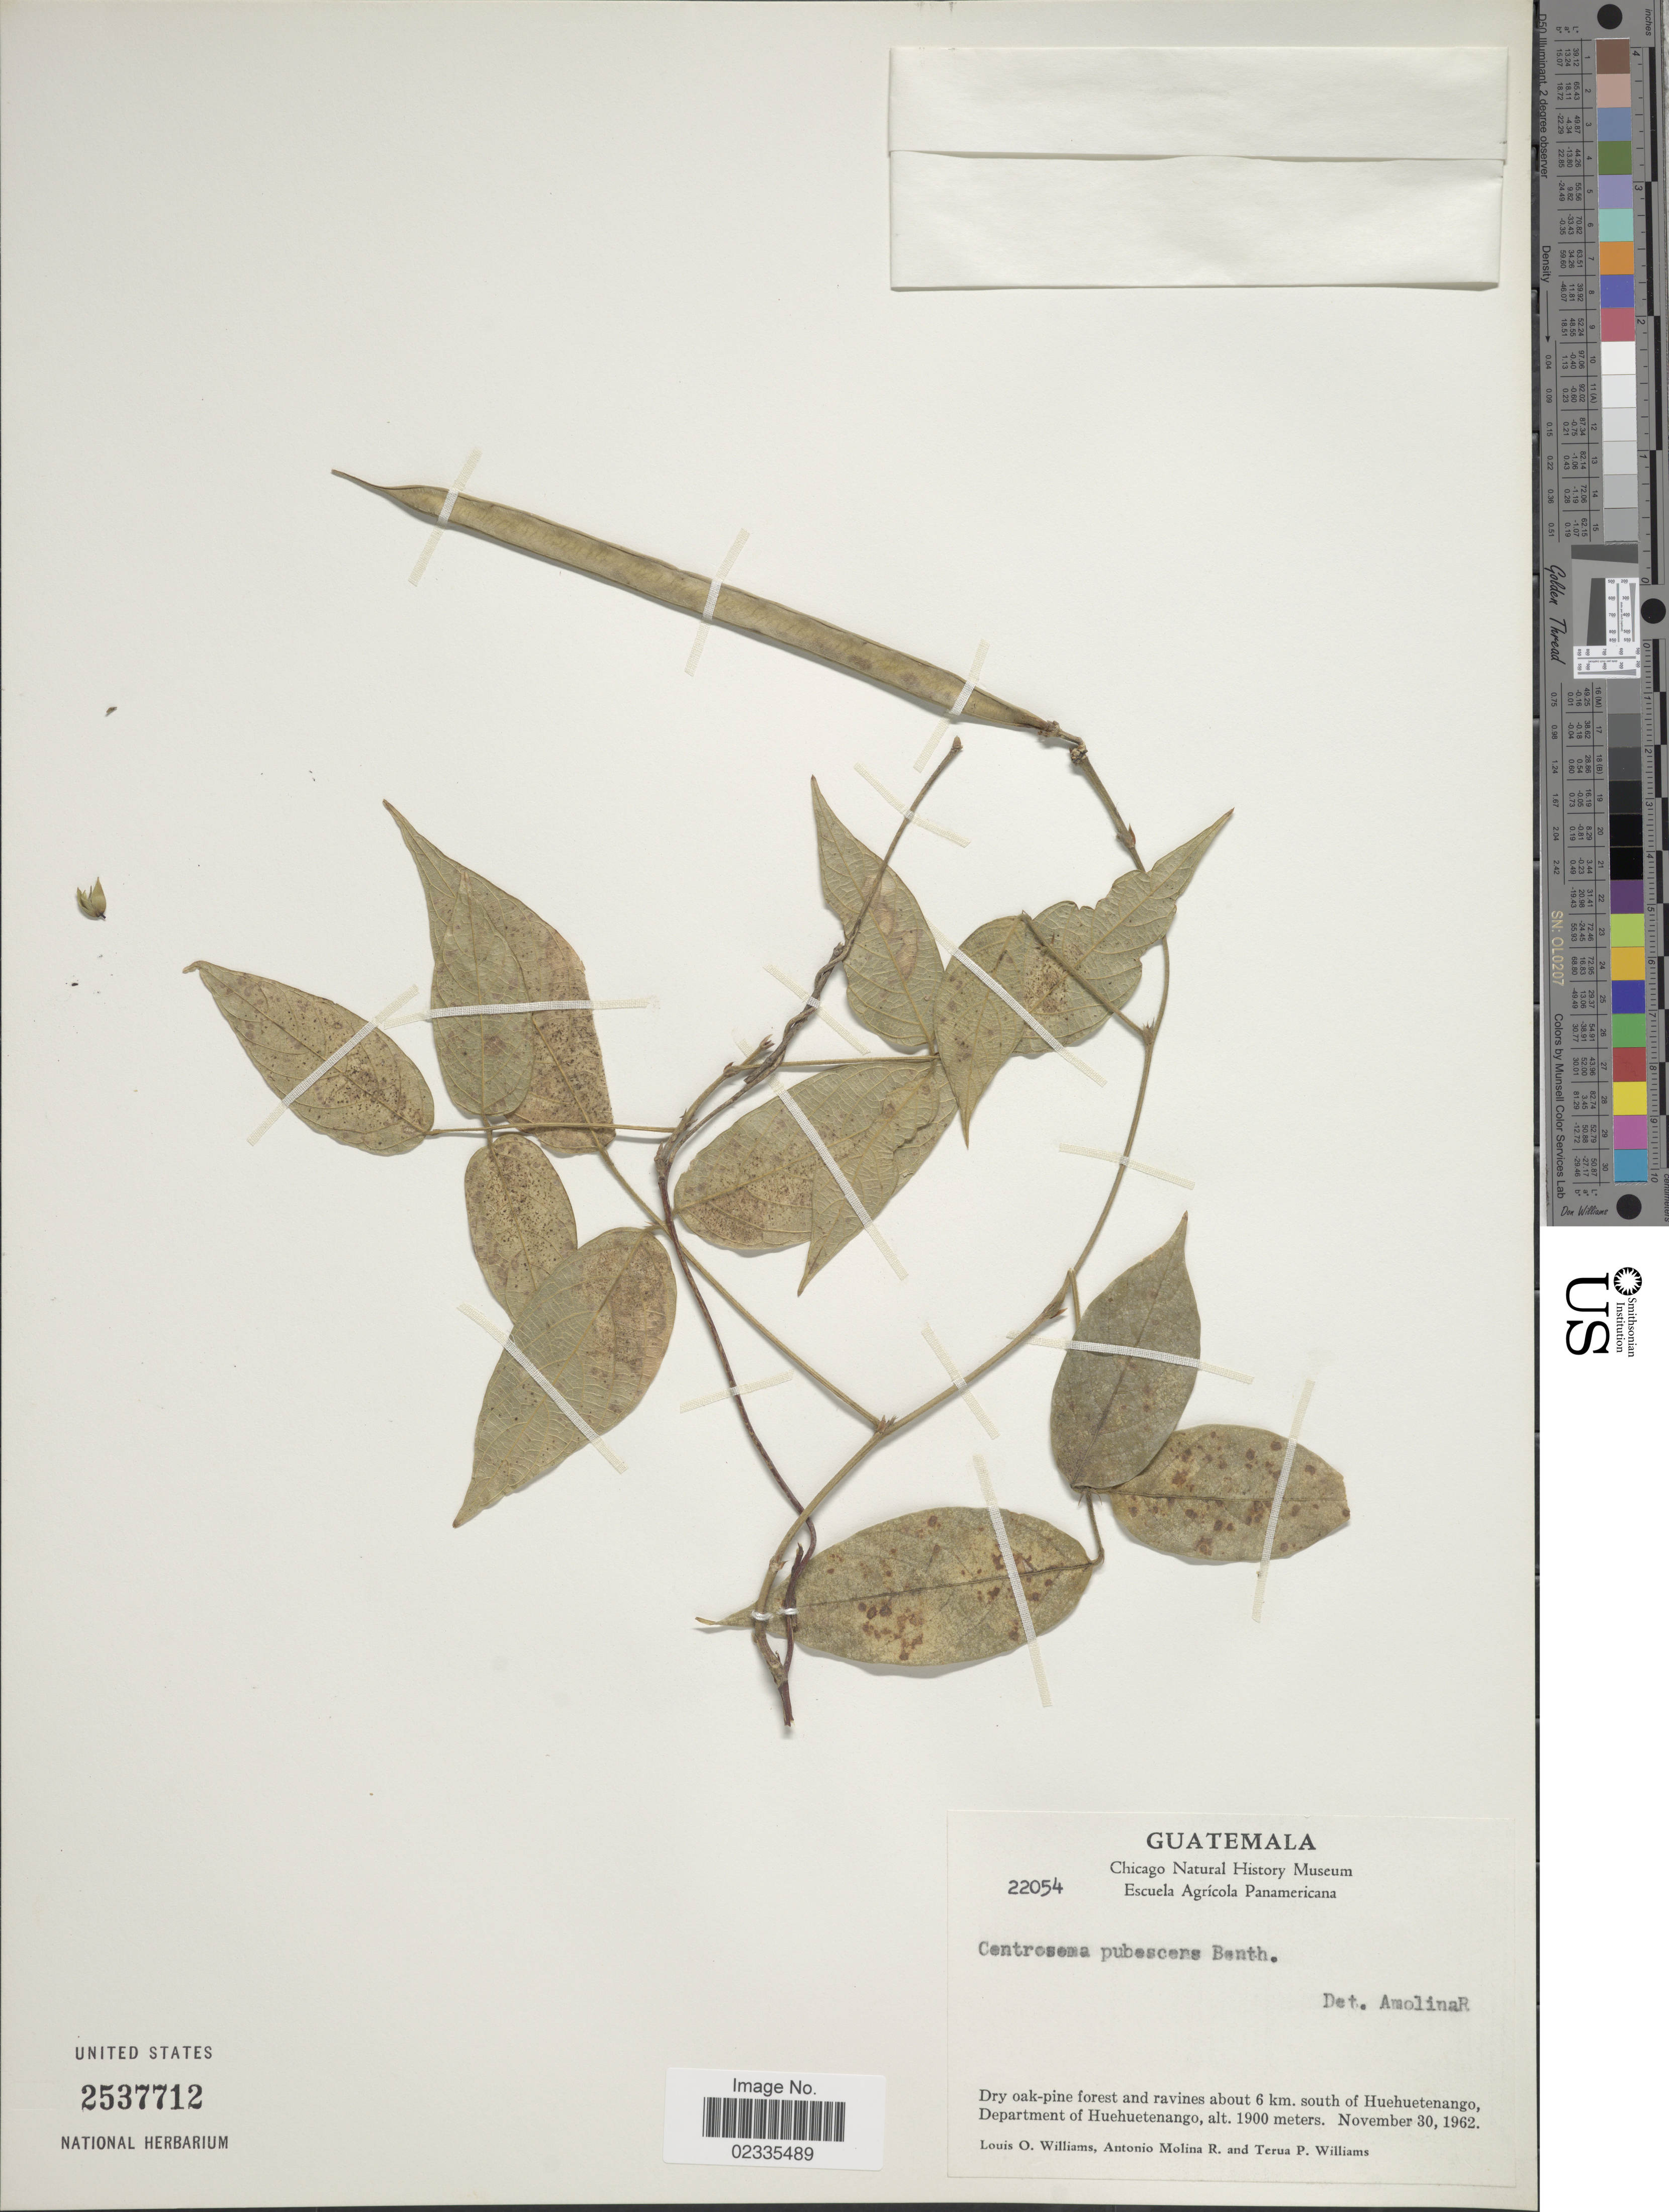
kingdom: Plantae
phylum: Tracheophyta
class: Magnoliopsida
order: Fabales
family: Fabaceae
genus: Centrosema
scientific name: Centrosema pubescens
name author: Benth.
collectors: L. O. Williams, A. Molina R. & T. P. Williams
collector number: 22054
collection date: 1962-11-30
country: Guatemala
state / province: Huehuetenango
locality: Dry oak-pine forest and ravines about 6 km. south of Huehuetenango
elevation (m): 1900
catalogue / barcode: US 2537712